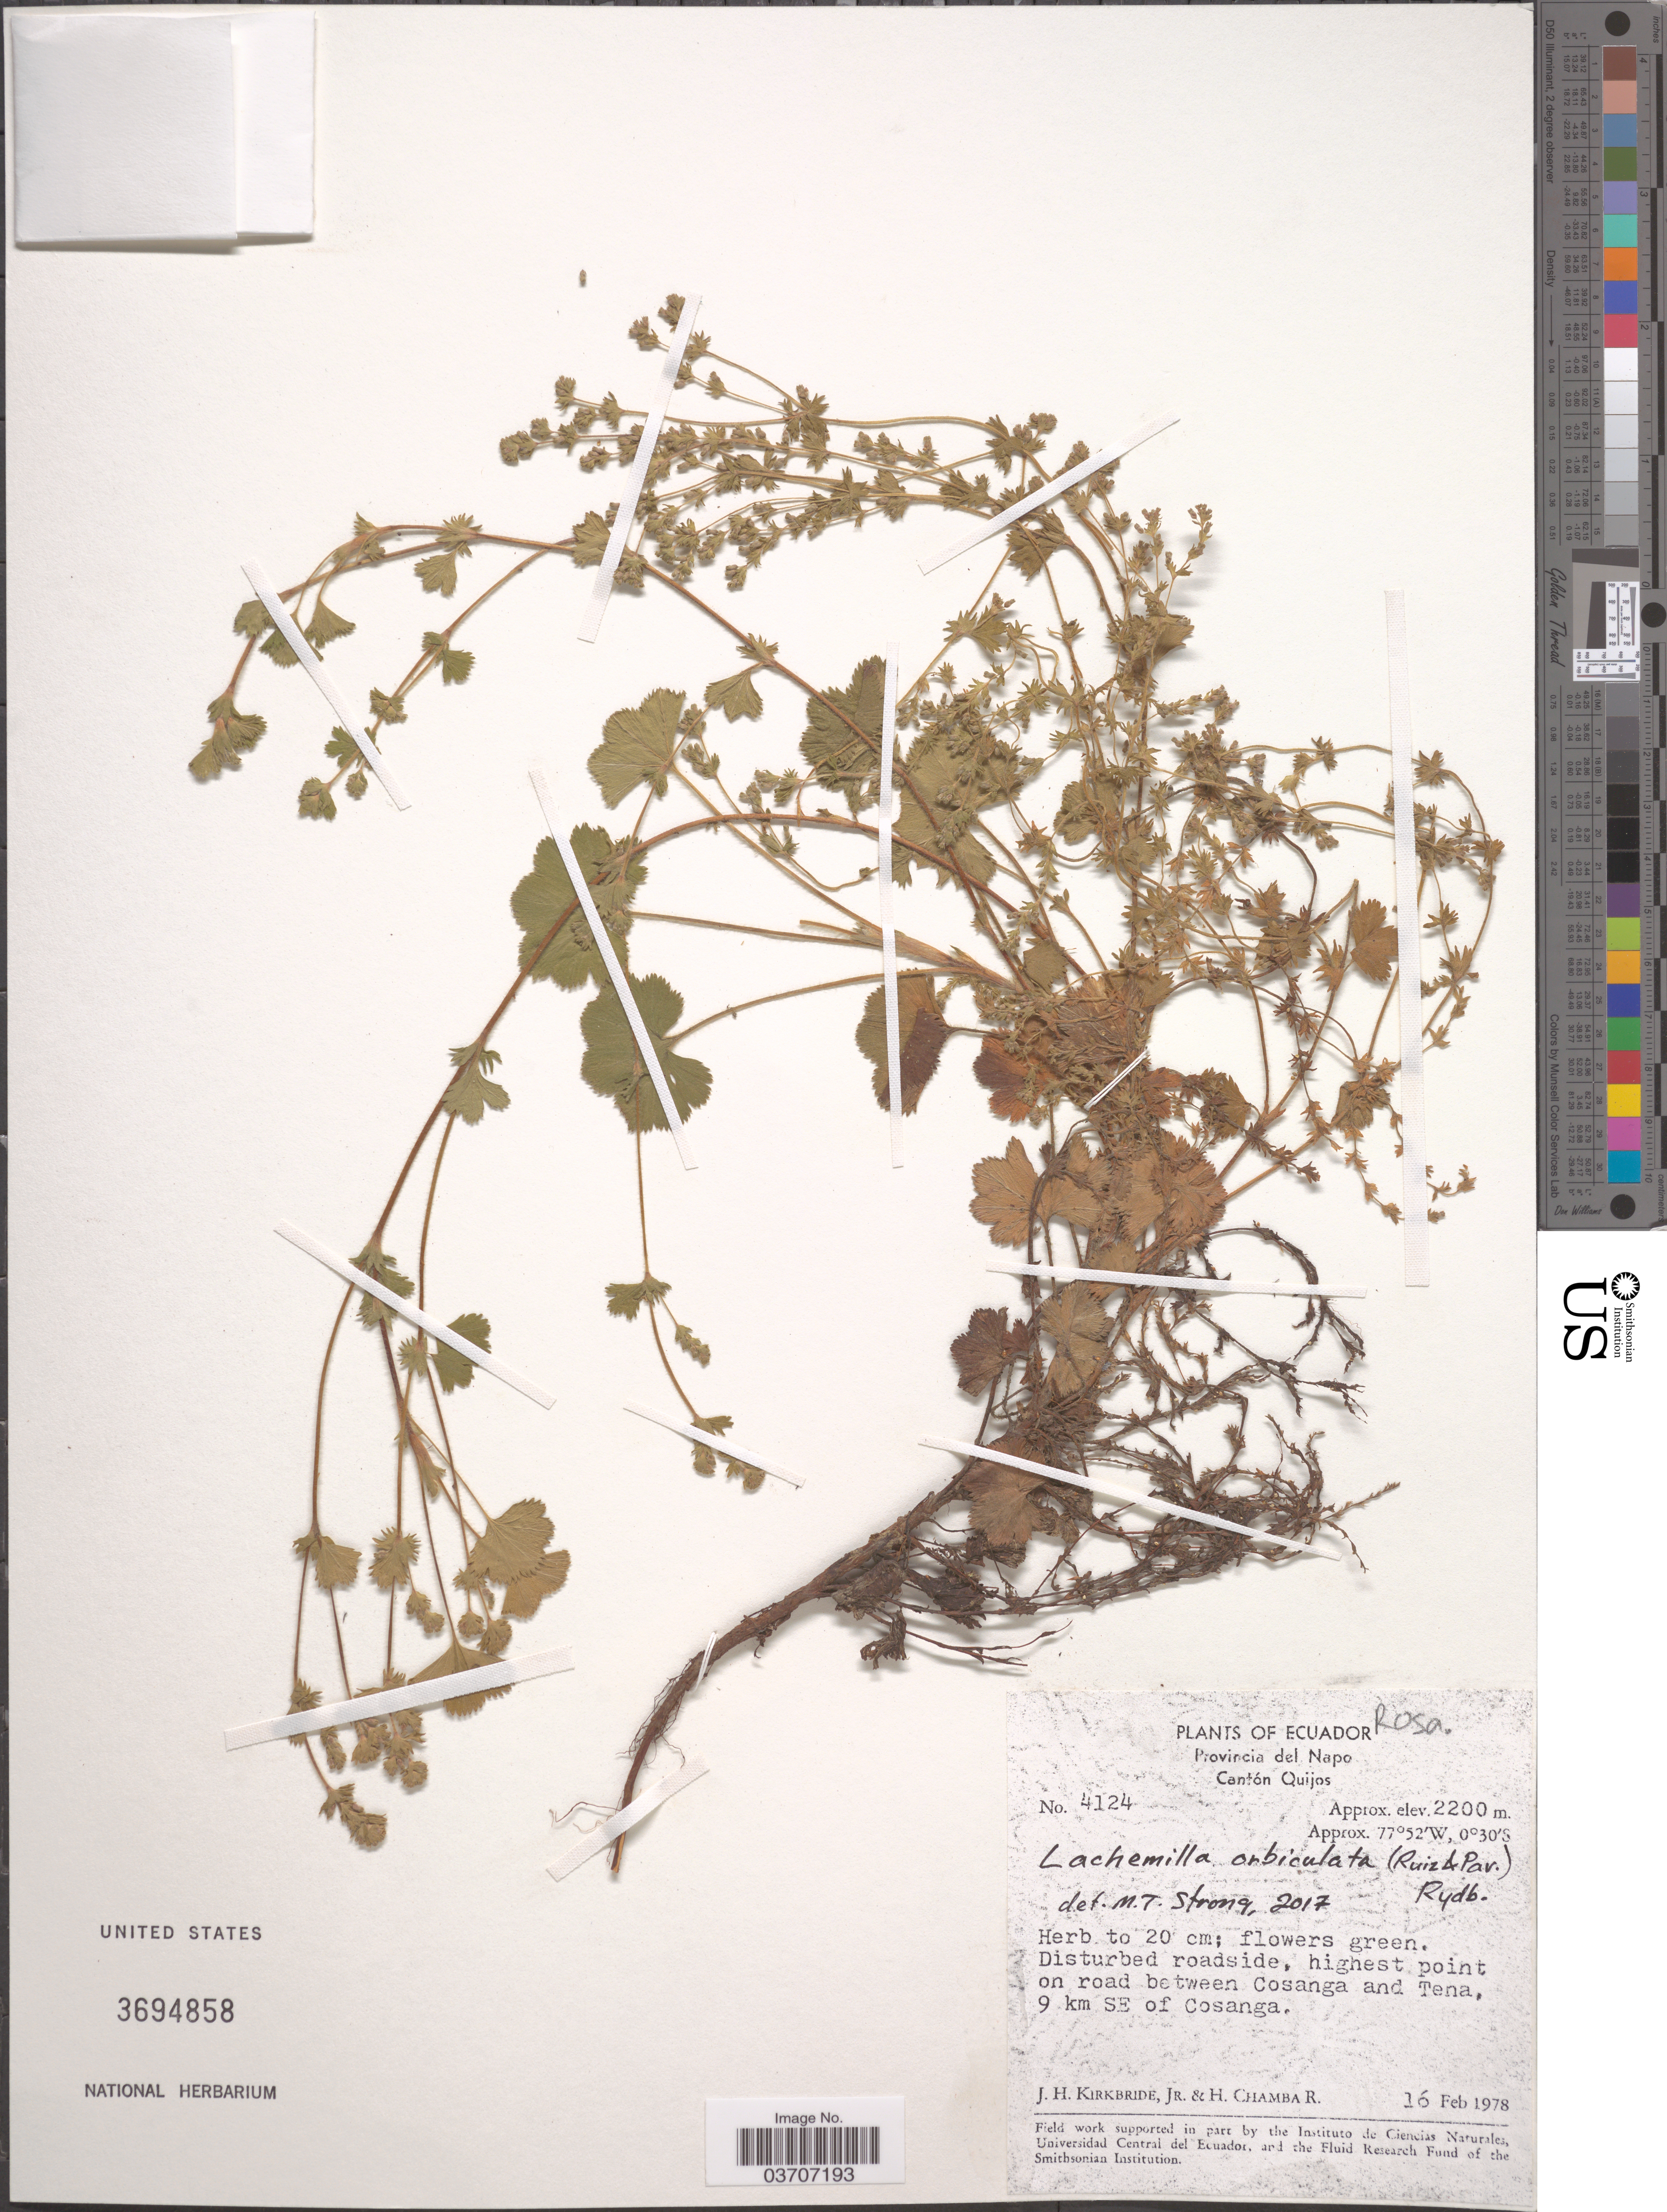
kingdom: Plantae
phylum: Tracheophyta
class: Magnoliopsida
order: Rosales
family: Rosaceae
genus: Lachemilla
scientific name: Lachemilla orbiculata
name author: (Ruiz & Pav.) Rydb.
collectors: J. H. Kirkbride & H. Chamba R.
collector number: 4124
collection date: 1978-02-16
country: Ecuador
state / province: Napo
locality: Cantón Quijos. Highest point on road between Cosanga and Tena, 9 km SE of Cosanga.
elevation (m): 2200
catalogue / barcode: US 3694858